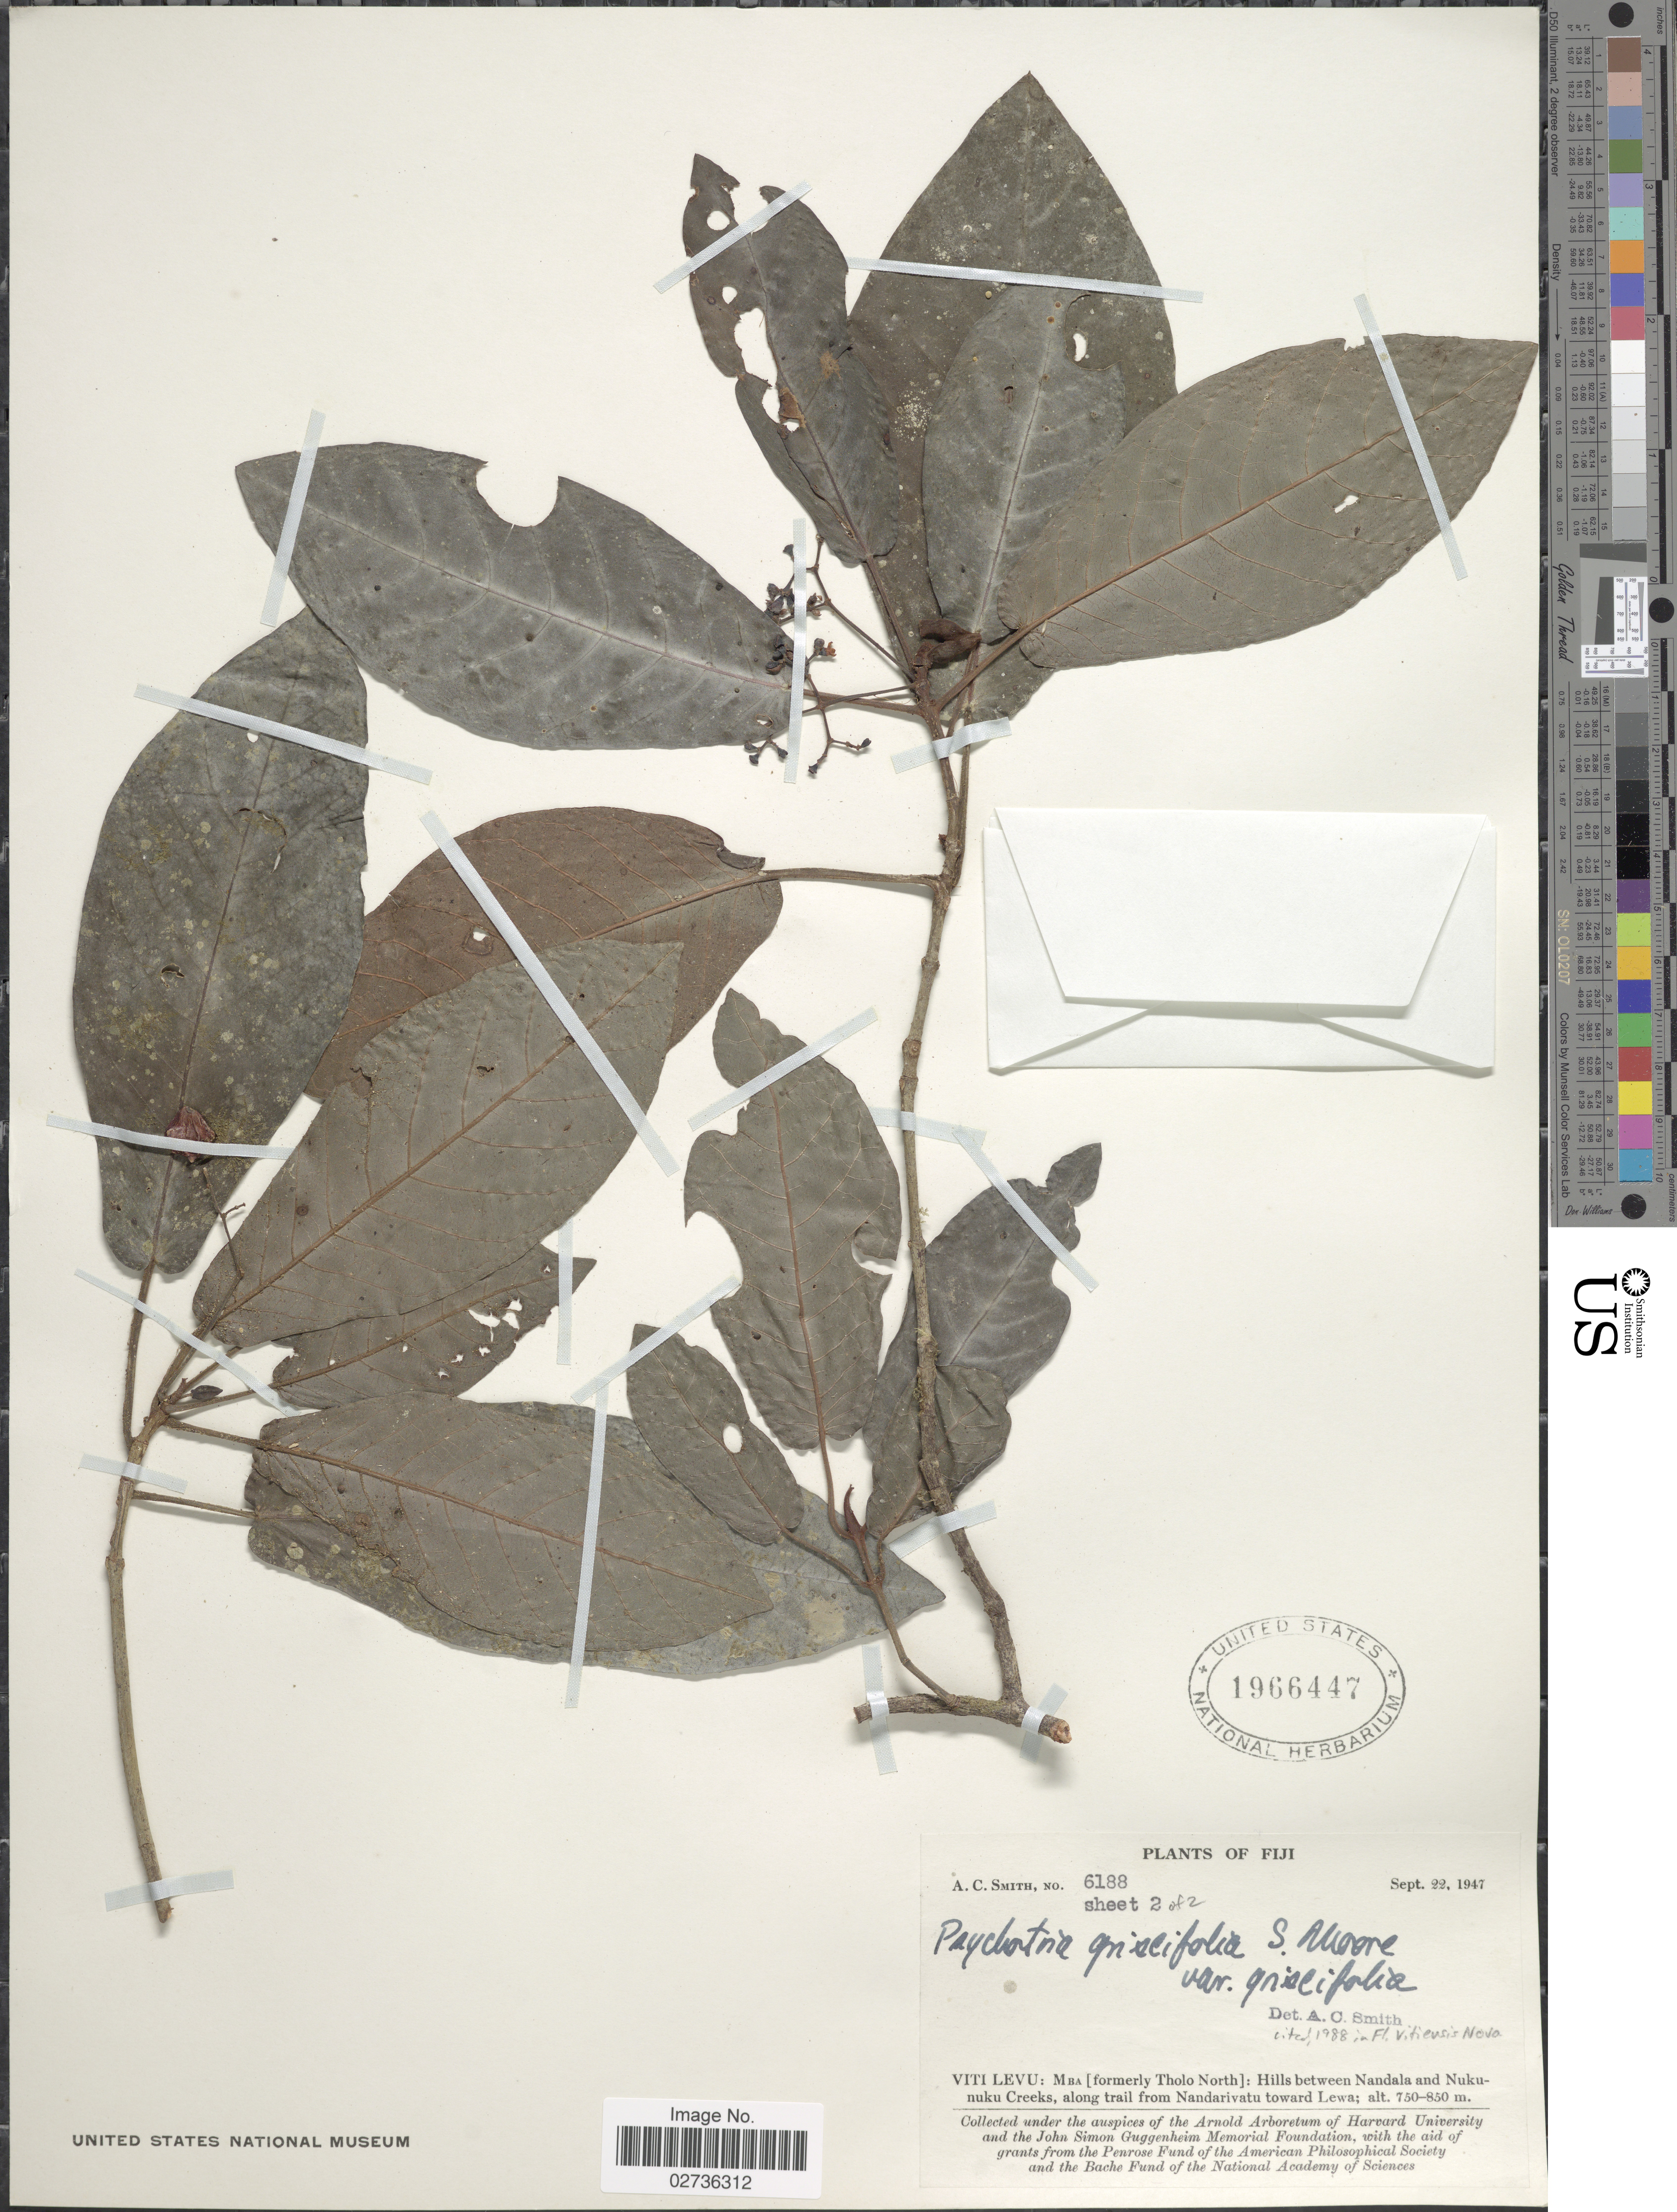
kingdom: Plantae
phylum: Tracheophyta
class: Magnoliopsida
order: Gentianales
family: Rubiaceae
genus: Psychotria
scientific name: Psychotria griseifolia var. griseifolia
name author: S. Moore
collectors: A. C. Smith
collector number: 6188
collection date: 1947-09-22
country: Fiji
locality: Viti Levu: MBA [ formerly Tholo North]: Hills between Nandala and Nukunuku Creeks, along trail from Nandarivatu toward Lewa.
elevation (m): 750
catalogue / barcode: US 1966447